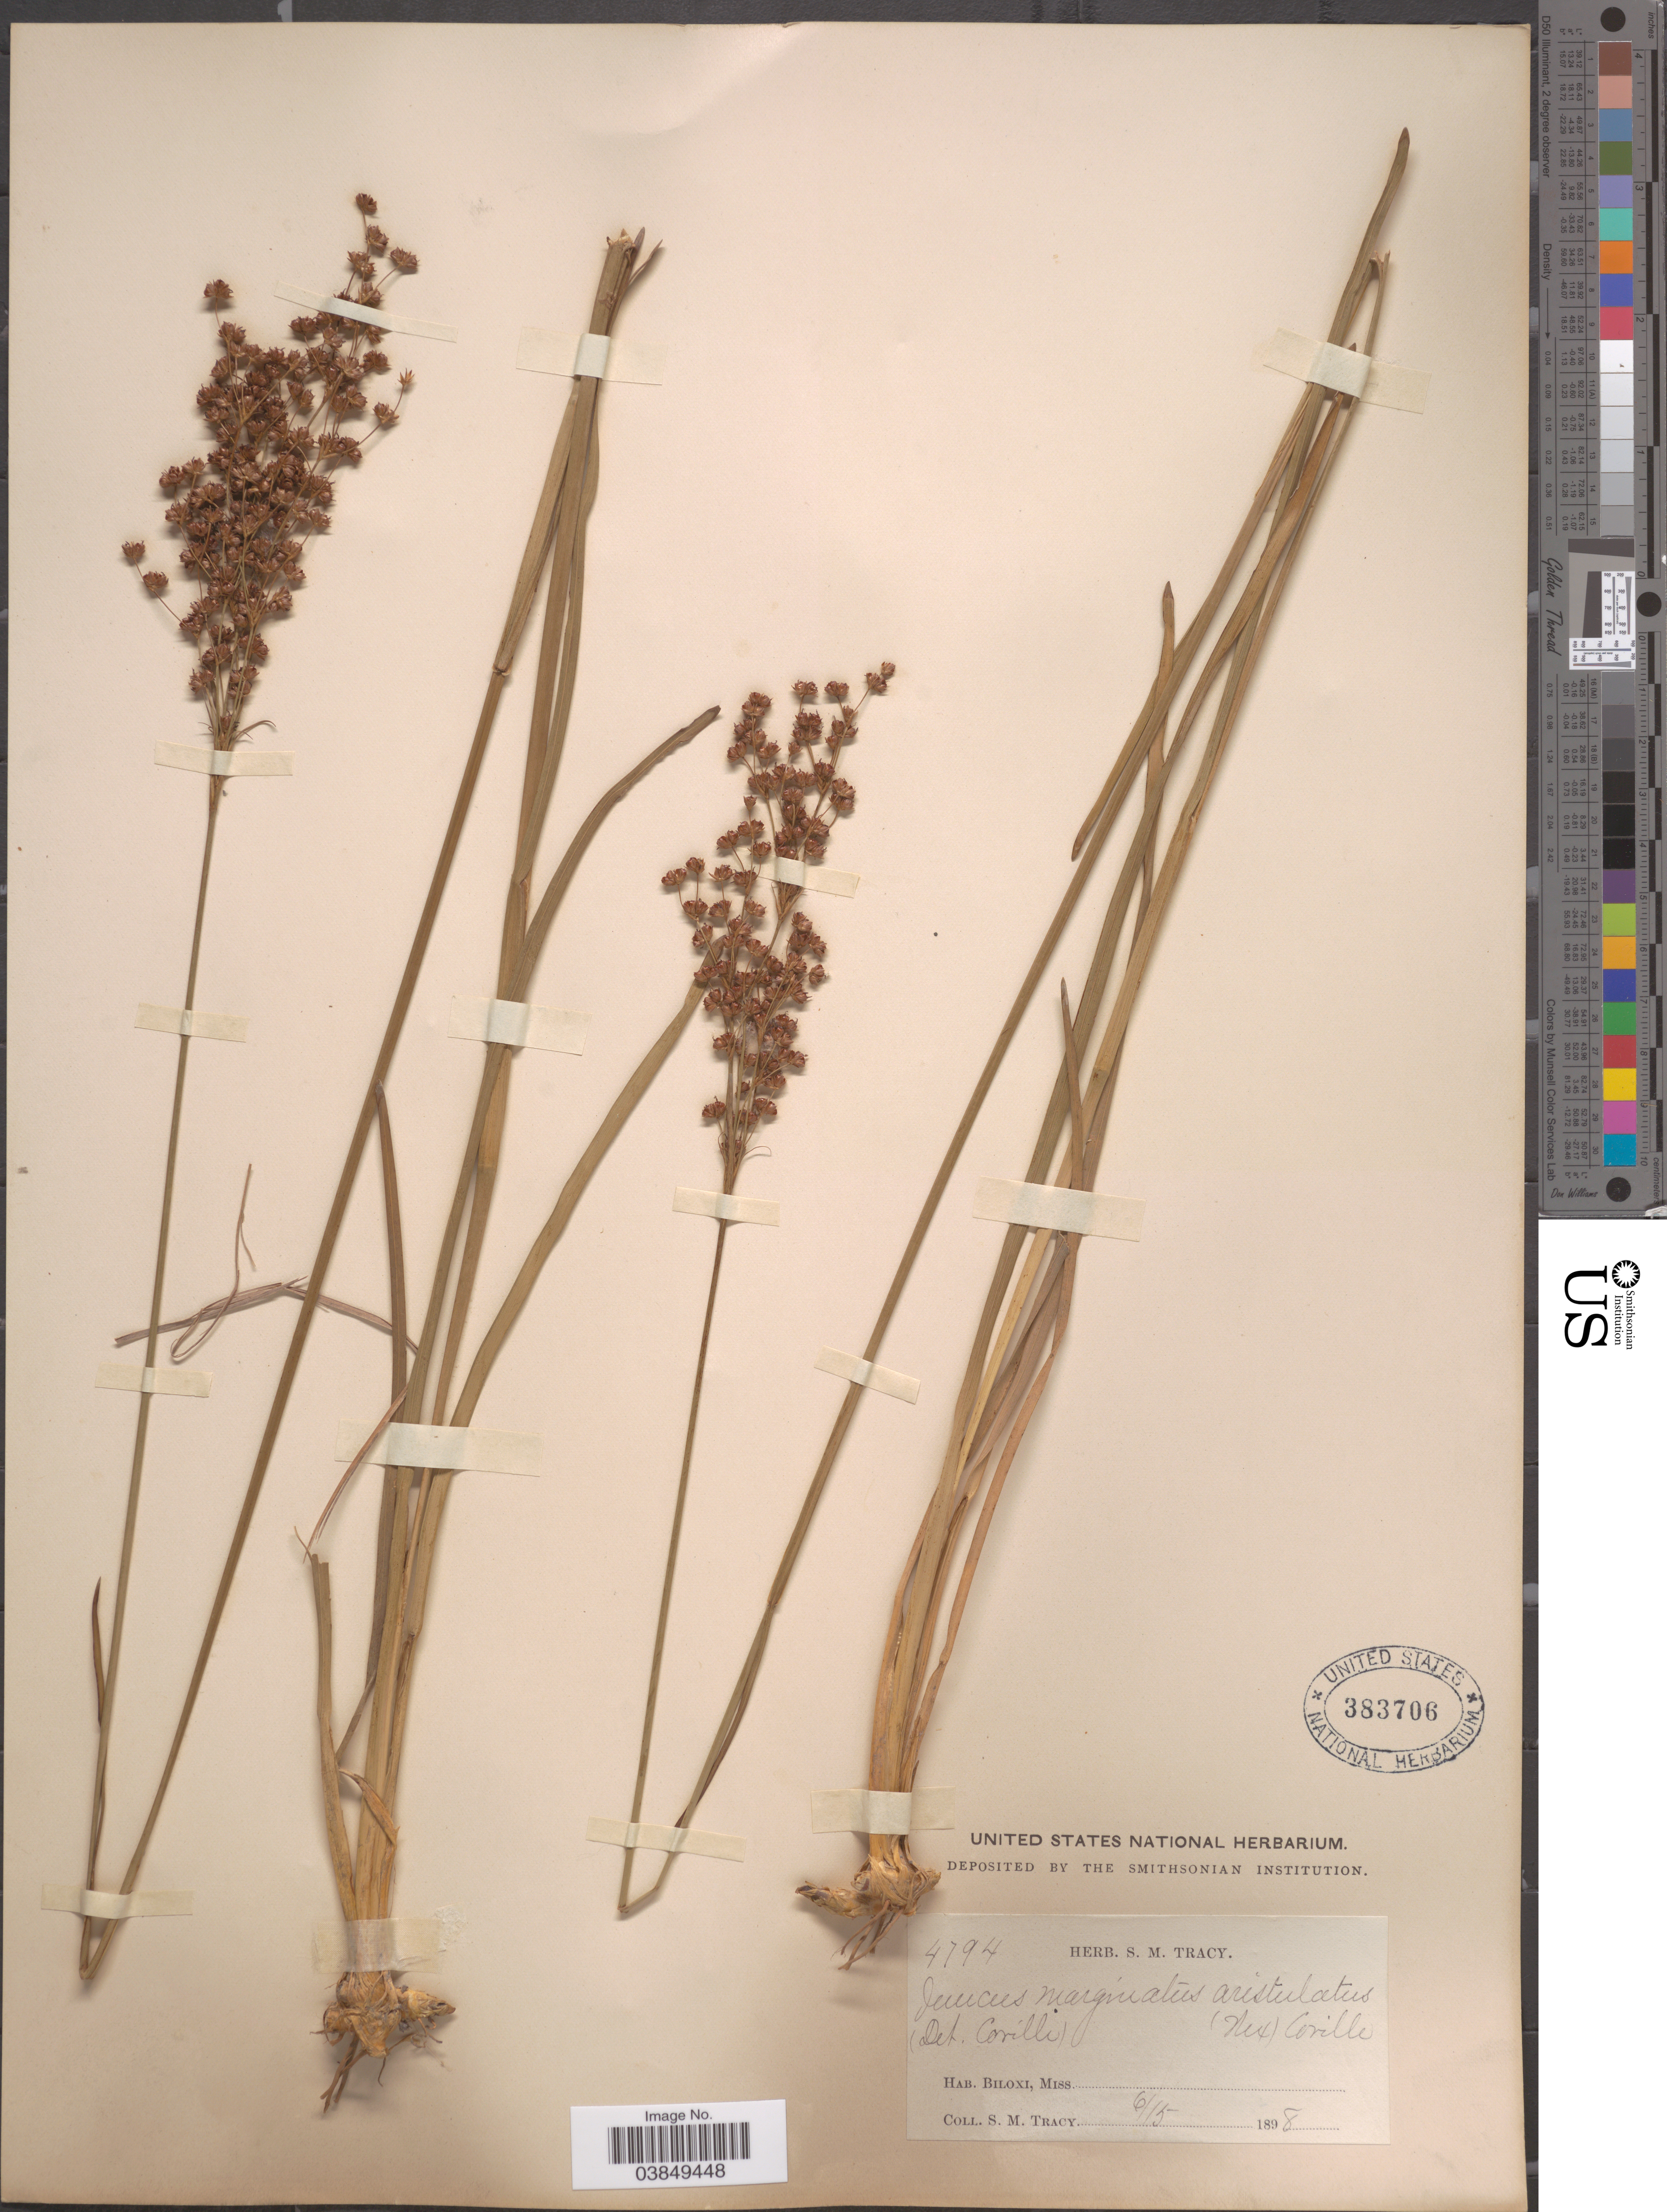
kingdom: Plantae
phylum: Tracheophyta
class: Liliopsida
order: Poales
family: Juncaceae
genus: Juncus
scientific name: Juncus aristulatus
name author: Michx.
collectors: S. M. Tracy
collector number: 4794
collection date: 1898-06-15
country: United States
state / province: Mississippi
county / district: Harrison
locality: Biloxi.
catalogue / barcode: US 383706